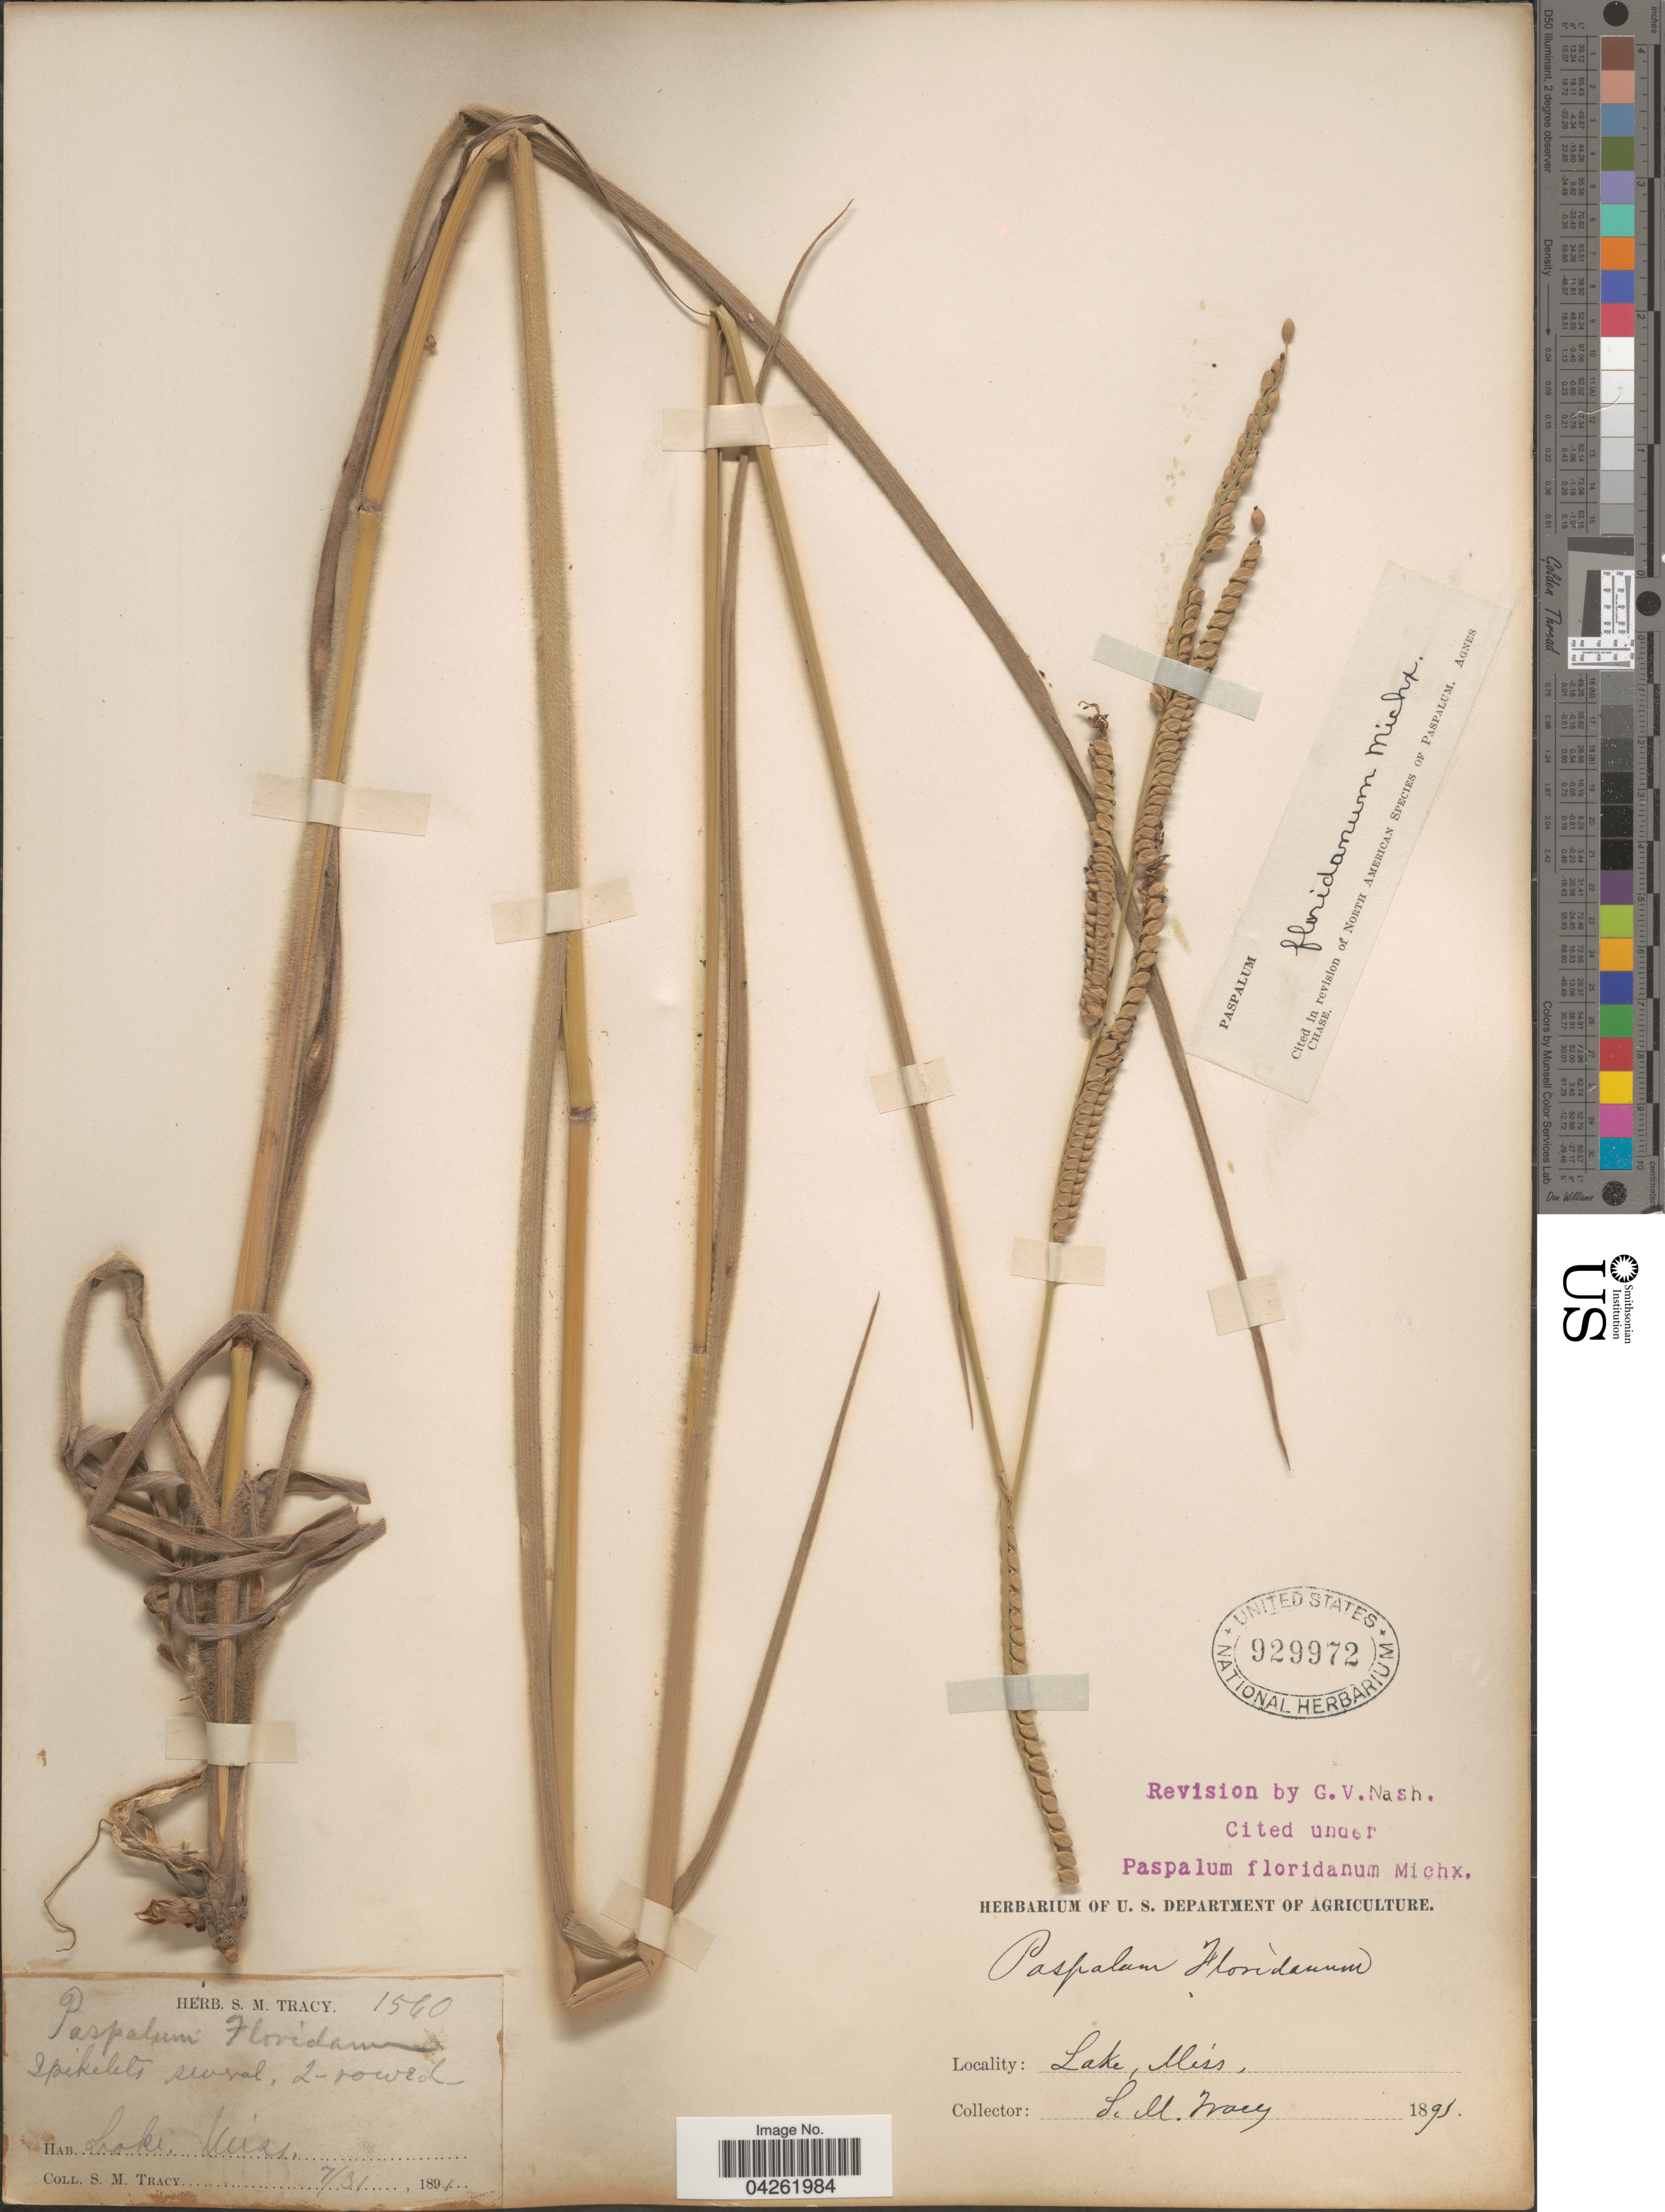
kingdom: Plantae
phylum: Tracheophyta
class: Liliopsida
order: Poales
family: Poaceae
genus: Paspalum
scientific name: Paspalum floridanum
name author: Michx.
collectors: S. M. Tracy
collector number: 1560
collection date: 1891-07-31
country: United States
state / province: Mississippi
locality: Lake.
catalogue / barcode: US 929972